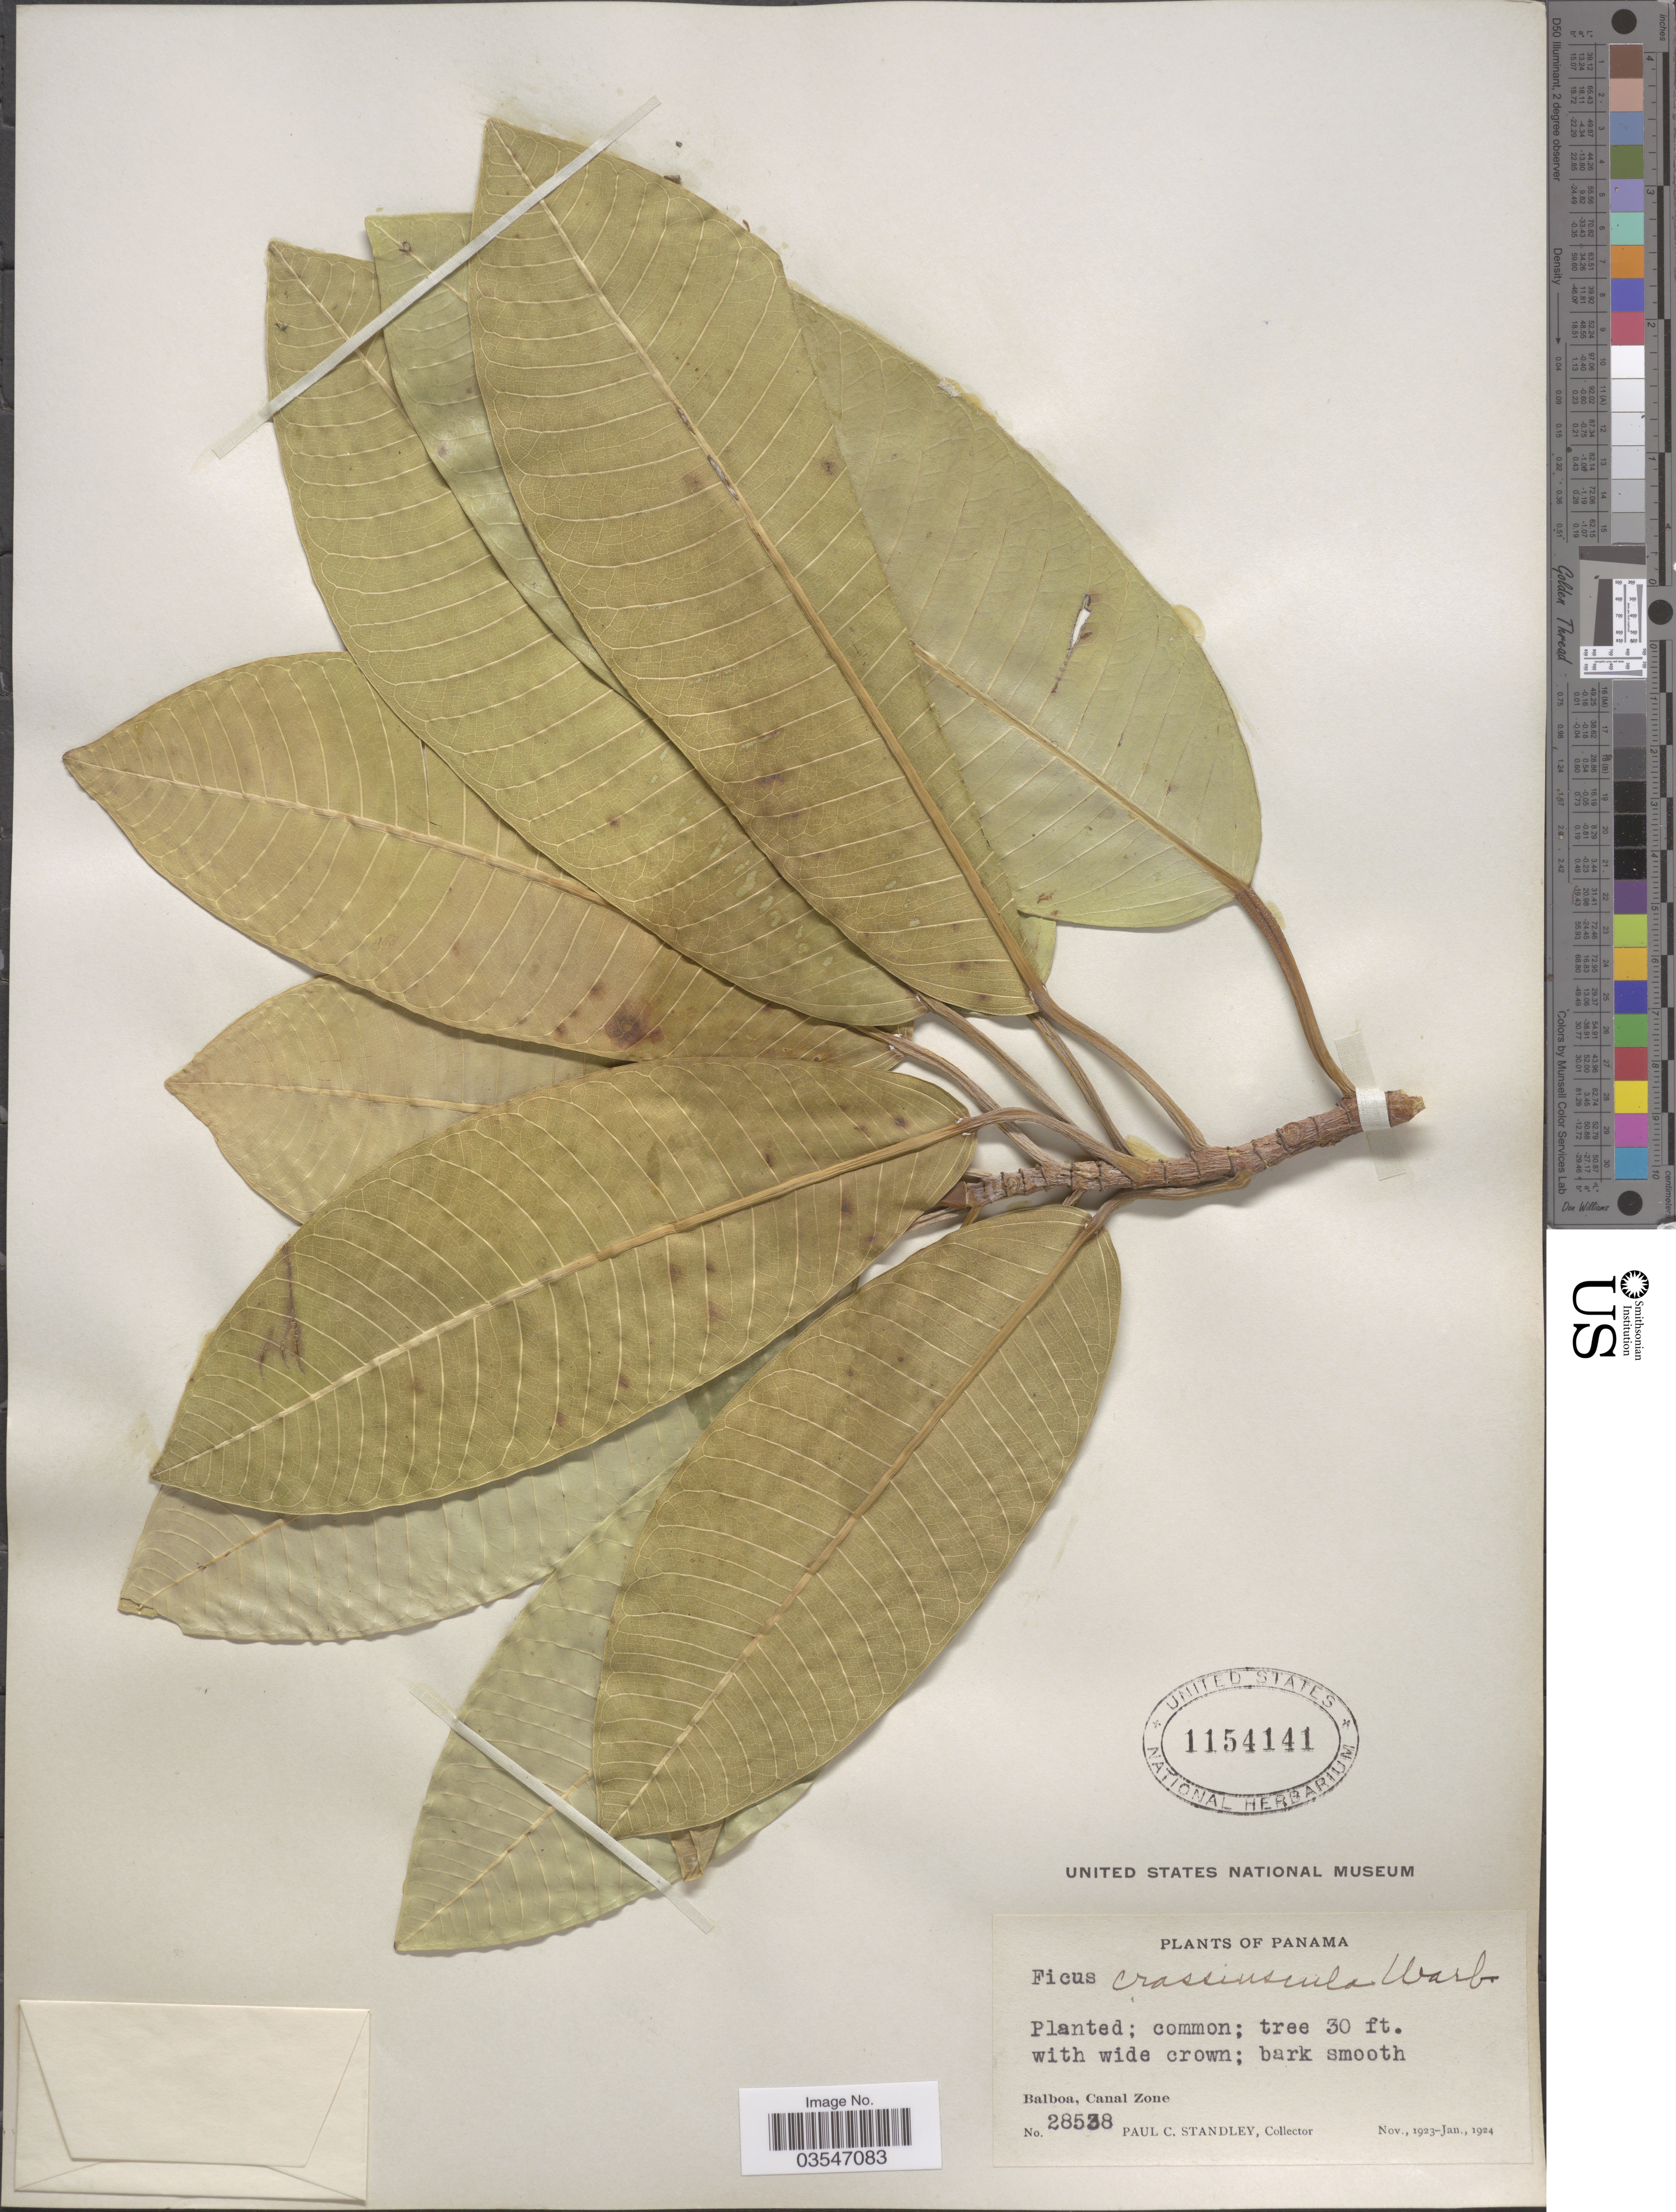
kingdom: Plantae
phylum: Tracheophyta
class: Magnoliopsida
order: Rosales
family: Moraceae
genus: Ficus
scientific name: Ficus crassiuscula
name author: Warb. ex Standl.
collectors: P. C. Standley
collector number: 28538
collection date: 1923-11/1924-01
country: Panama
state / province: Colón / Panamá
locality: Balboa, Canal Zone.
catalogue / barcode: US 1154141